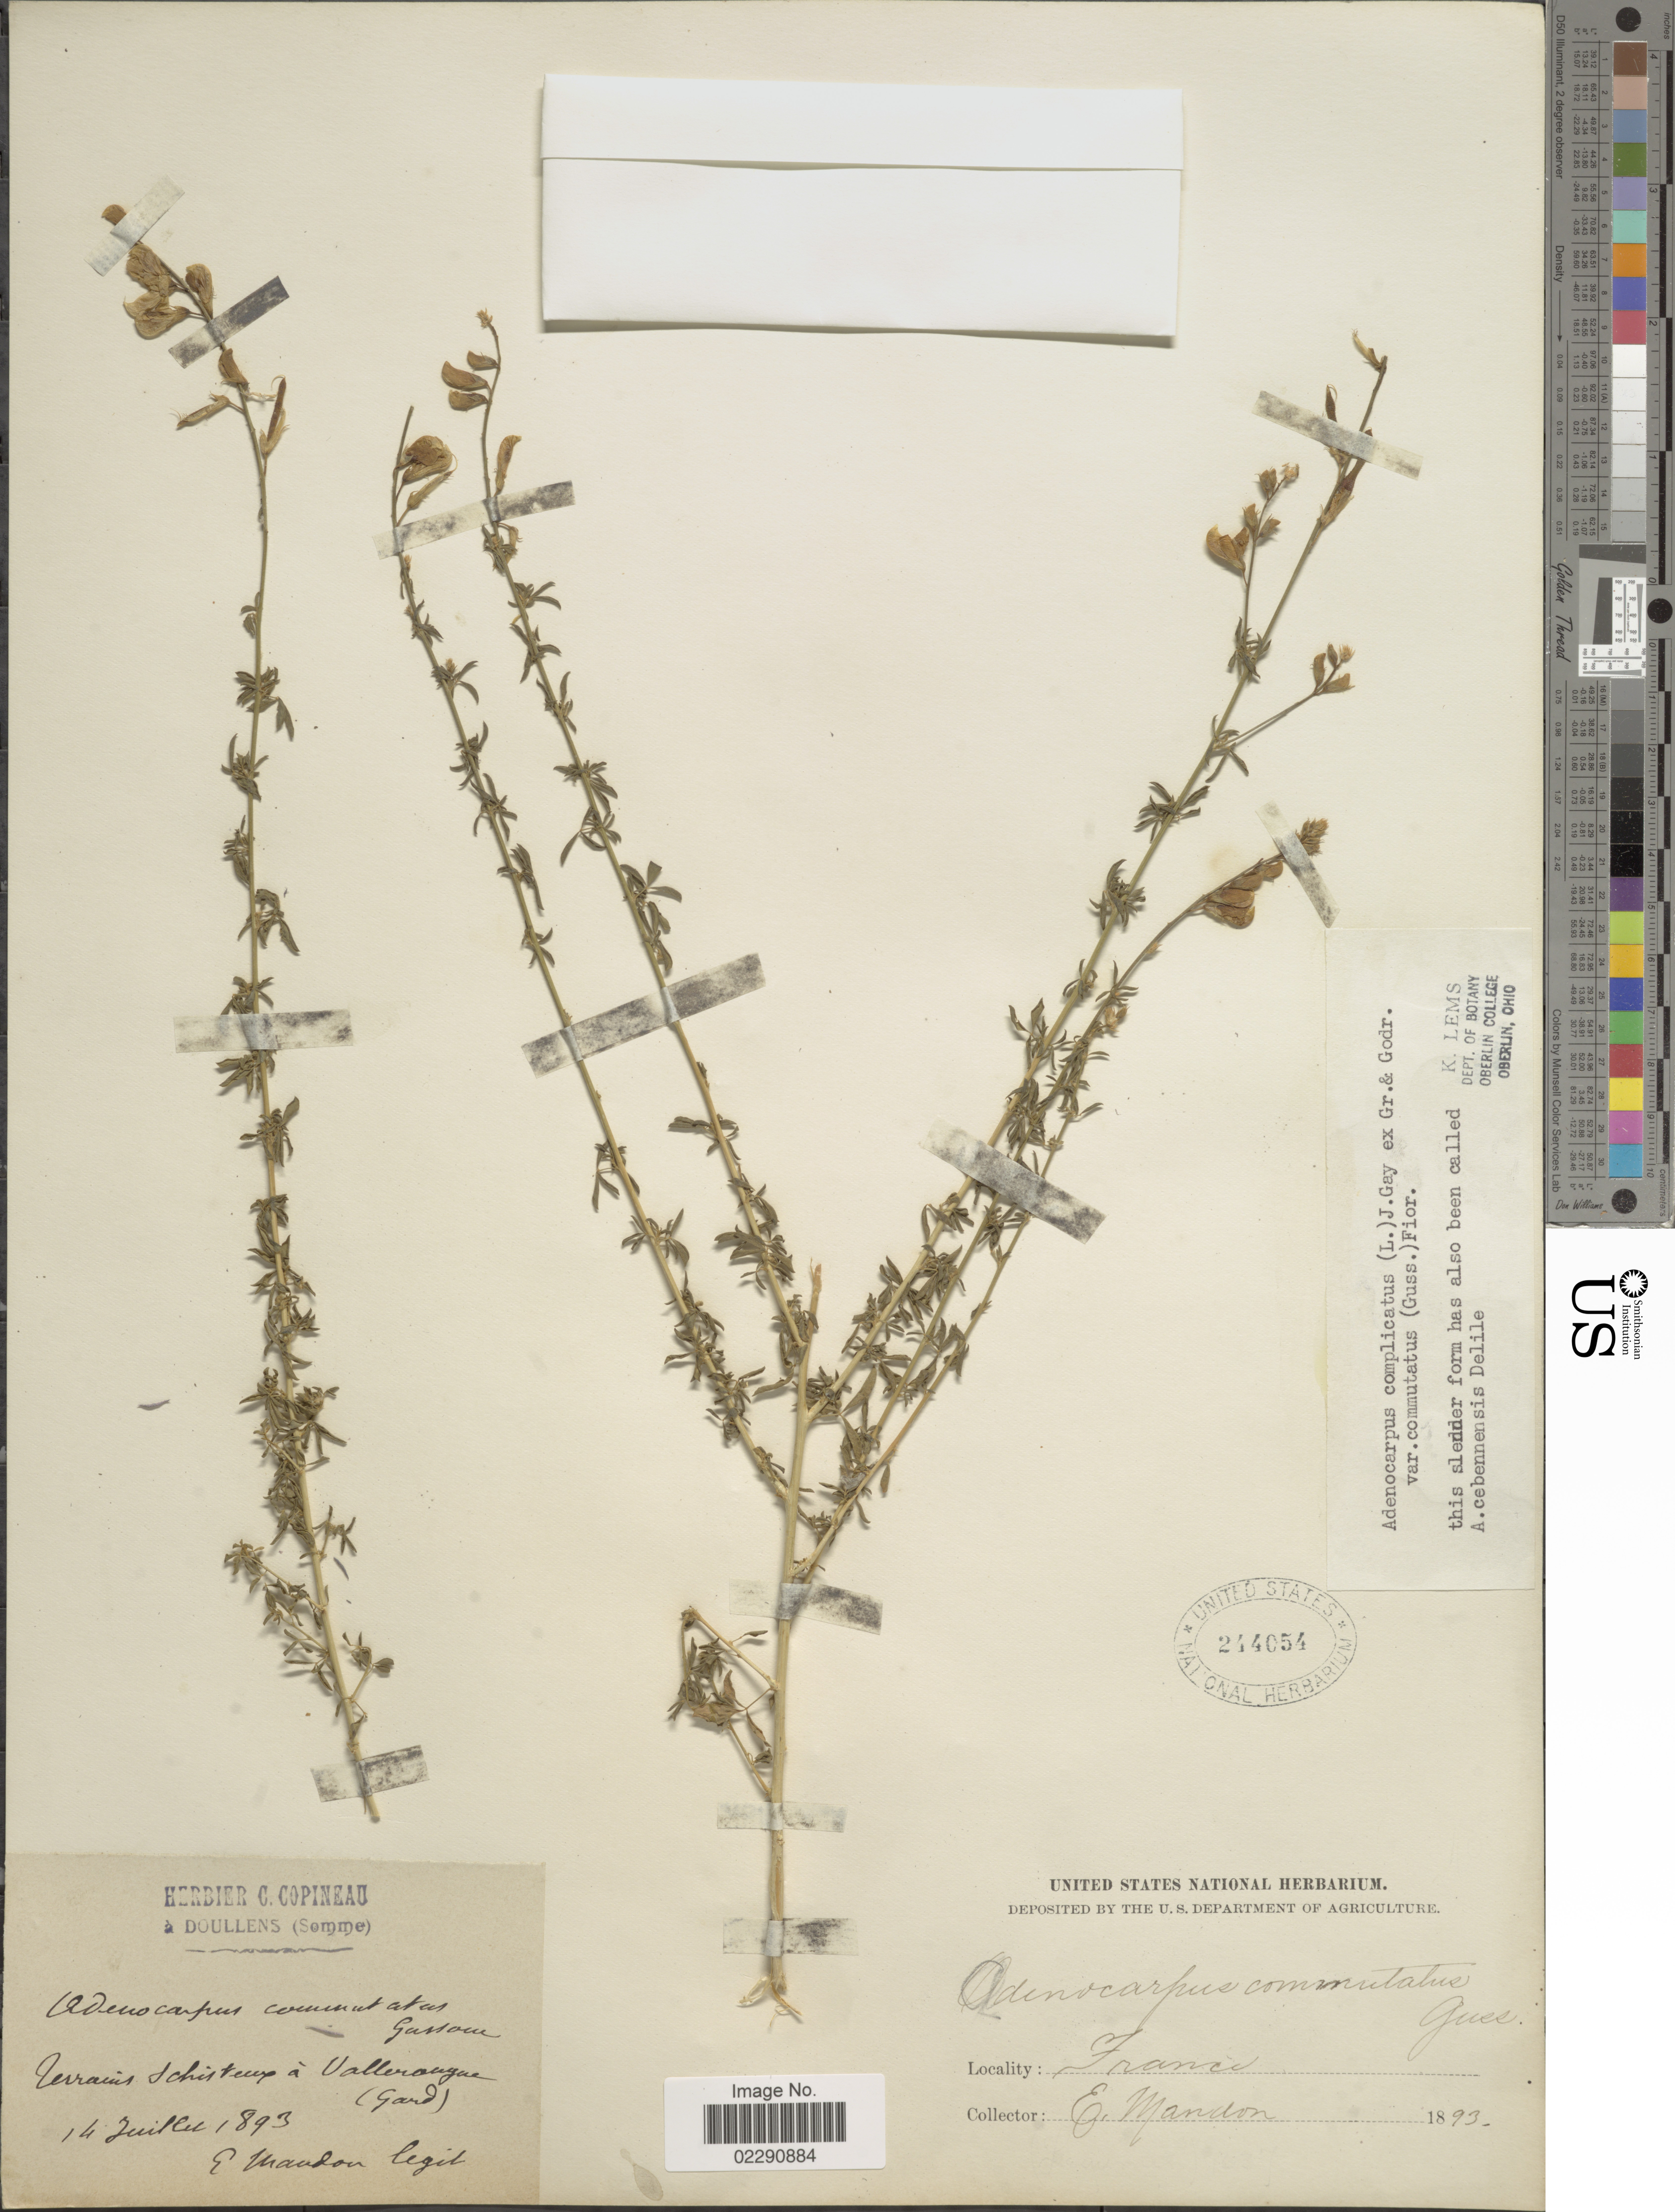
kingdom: Plantae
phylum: Tracheophyta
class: Magnoliopsida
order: Fabales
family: Fabaceae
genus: Adenocarpus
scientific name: Adenocarpus complicatus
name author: J. Gay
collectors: E. Mandon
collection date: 1893-07-14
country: France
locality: Terrains Schistem a Vallerangue (Gard) [interpreted]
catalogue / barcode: US 244054